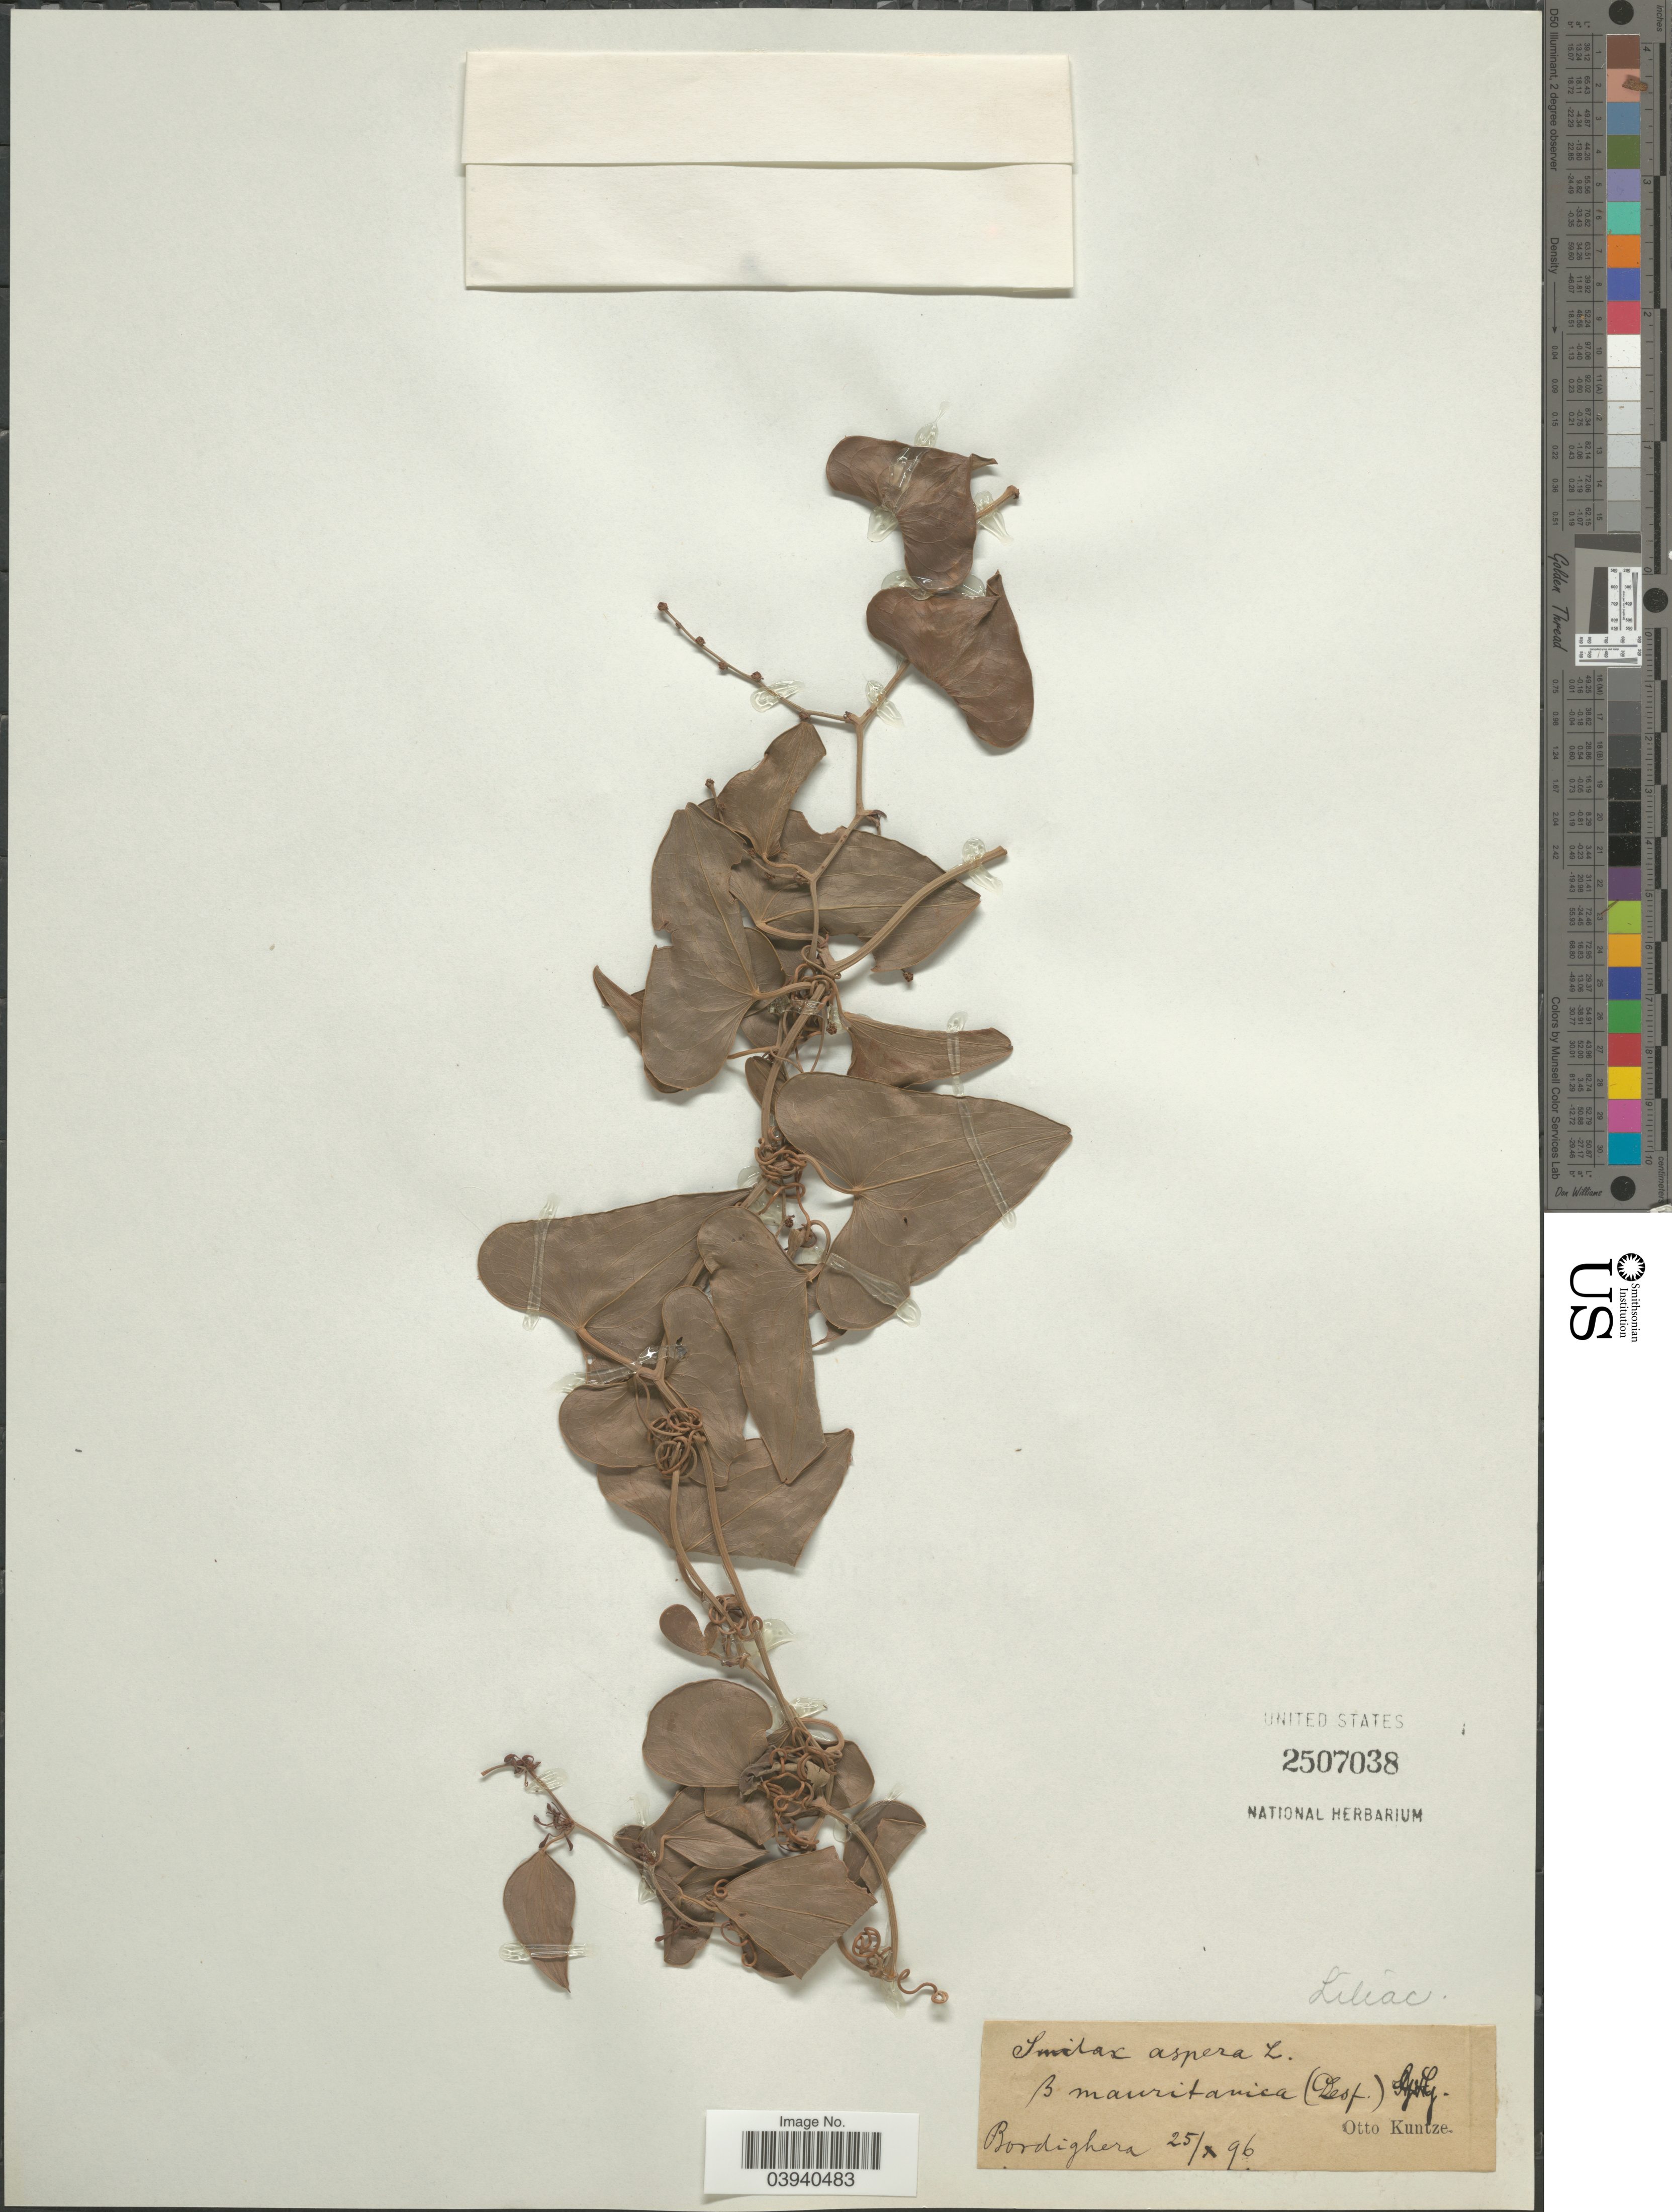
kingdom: Plantae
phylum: Tracheophyta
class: Liliopsida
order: Liliales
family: Smilacaceae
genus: Smilax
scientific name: Smilax aspera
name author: L.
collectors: C.E.O. Kuntze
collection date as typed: Transcribed d/m/y: 25/10/96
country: Italy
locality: Bordighera.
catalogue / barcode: US 2507038